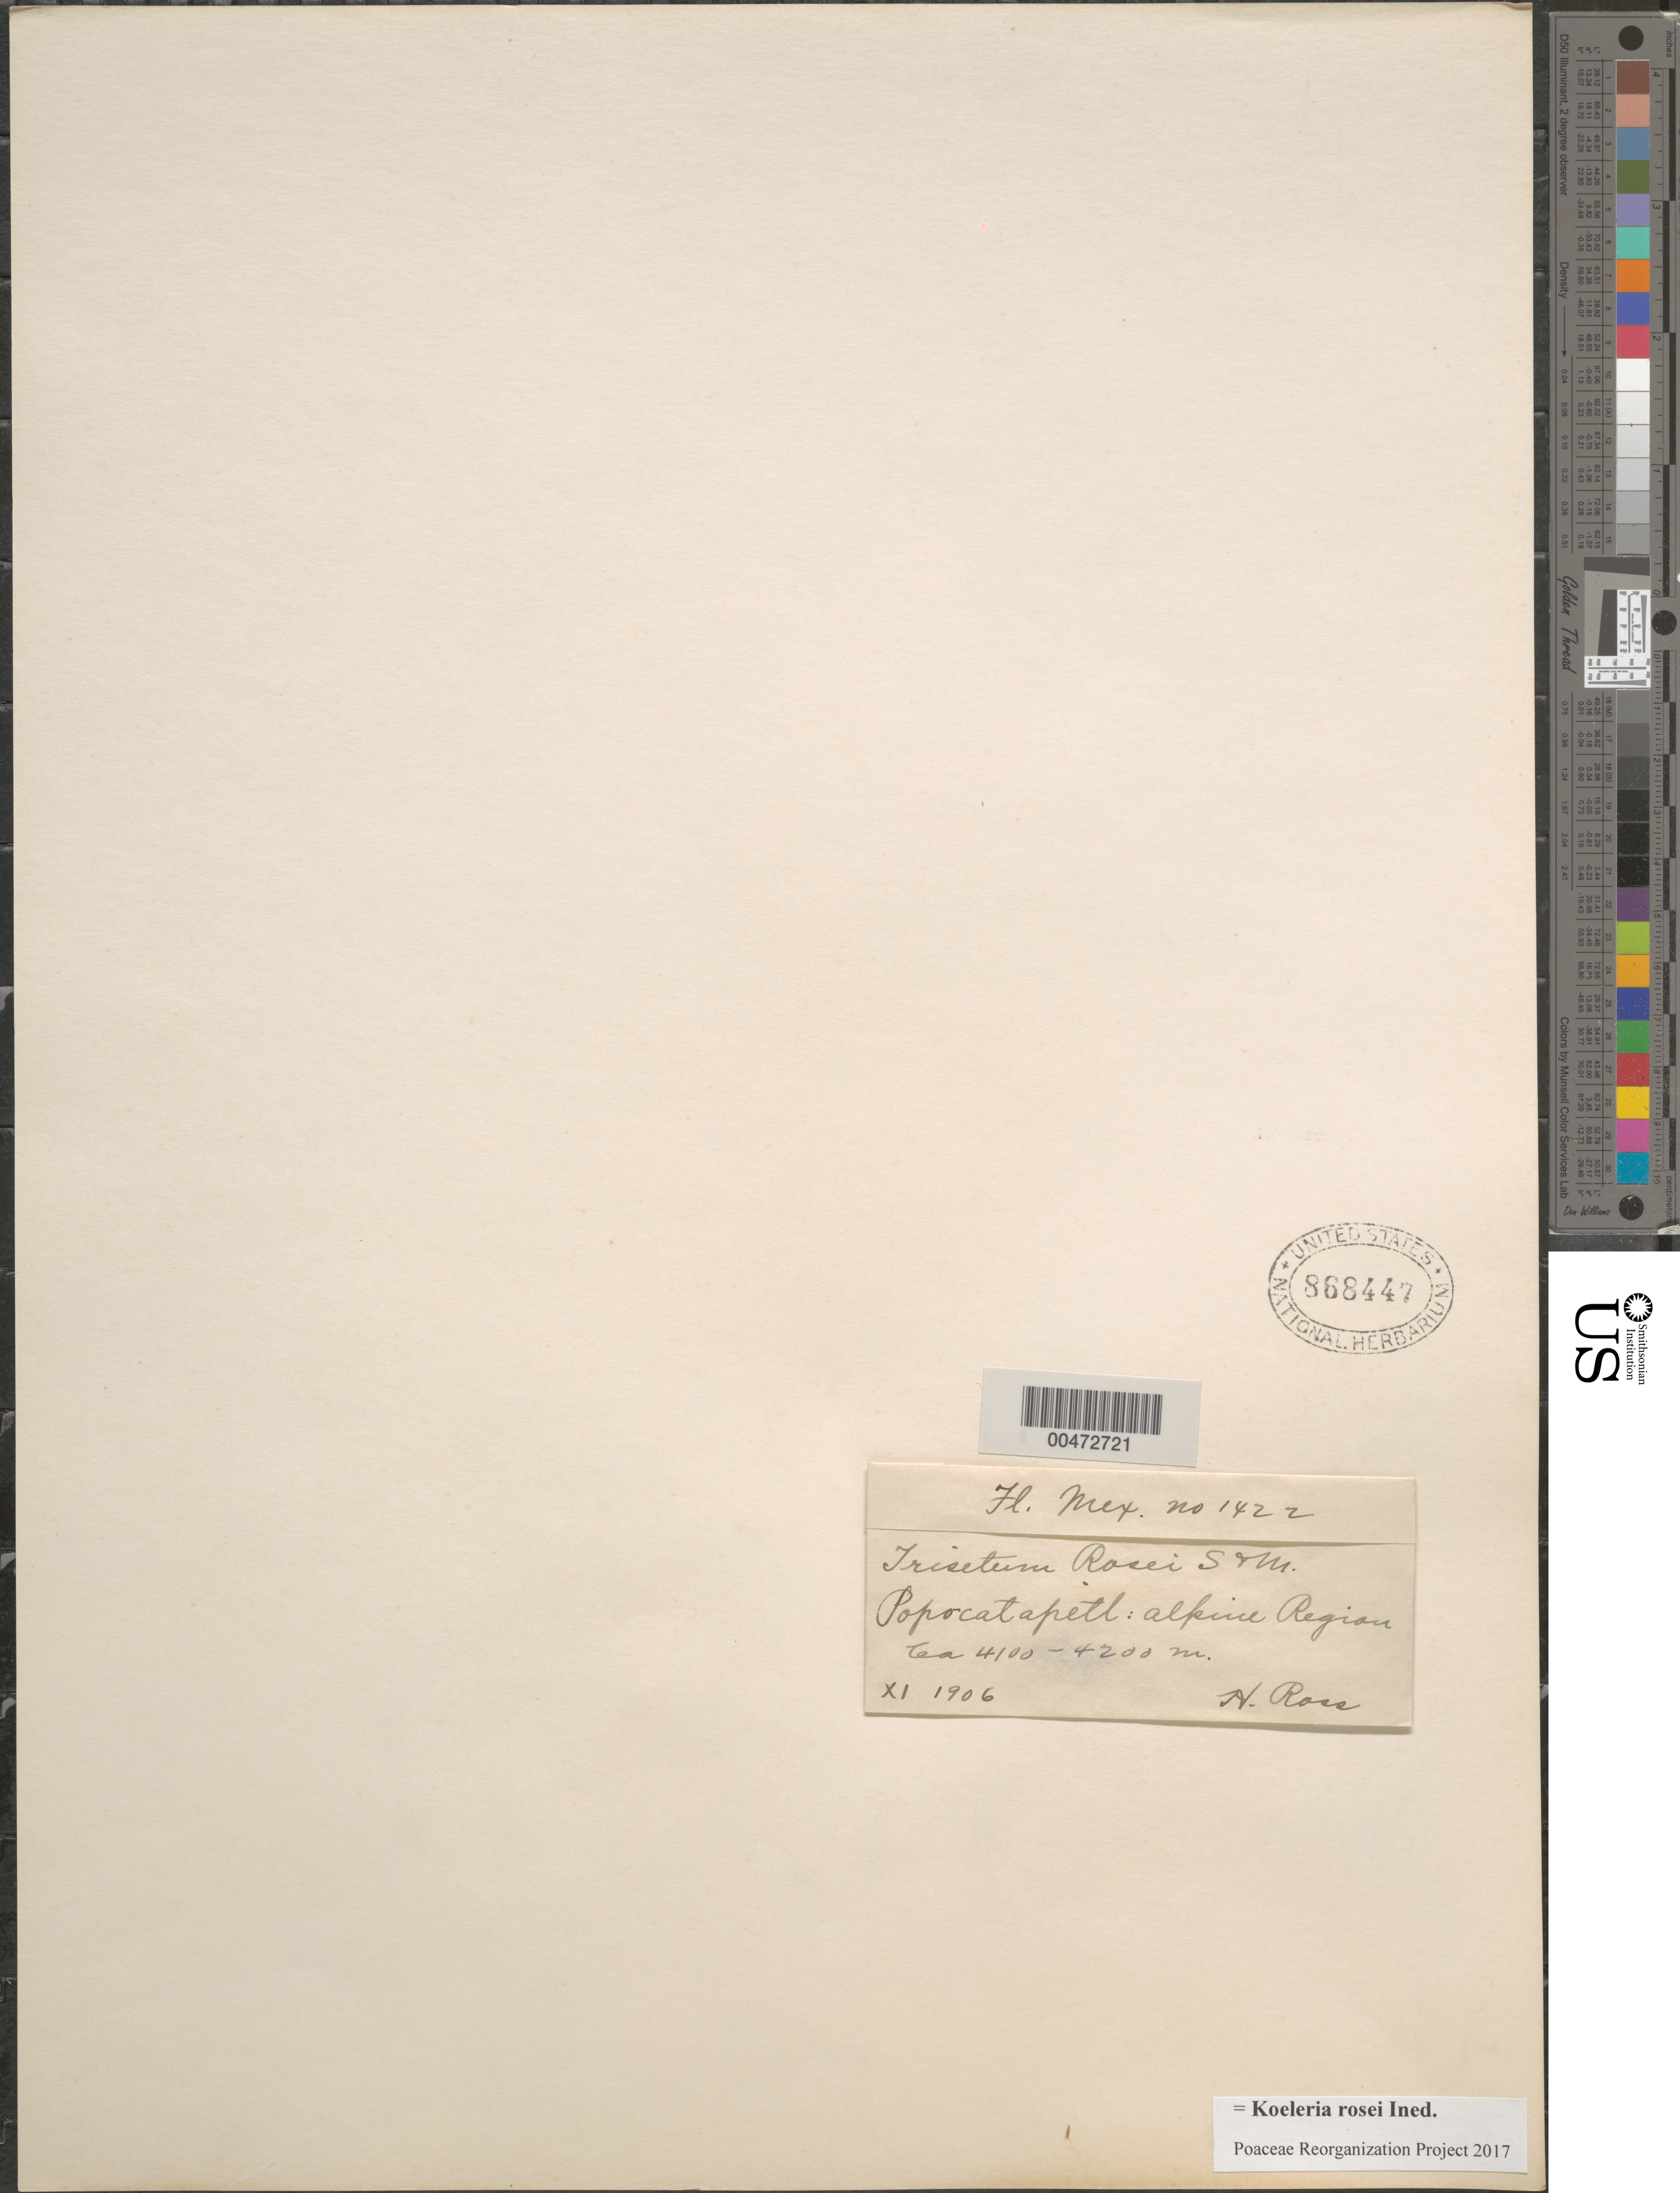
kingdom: Plantae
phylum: Tracheophyta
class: Liliopsida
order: Poales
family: Poaceae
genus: Koeleria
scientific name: Koeleria rosei ined.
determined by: Poaceae Reorganization Project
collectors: H. Ross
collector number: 1422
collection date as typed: Nov 1906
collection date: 1906-11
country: Mexico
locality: Popocatapetl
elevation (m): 4100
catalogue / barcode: US 868447